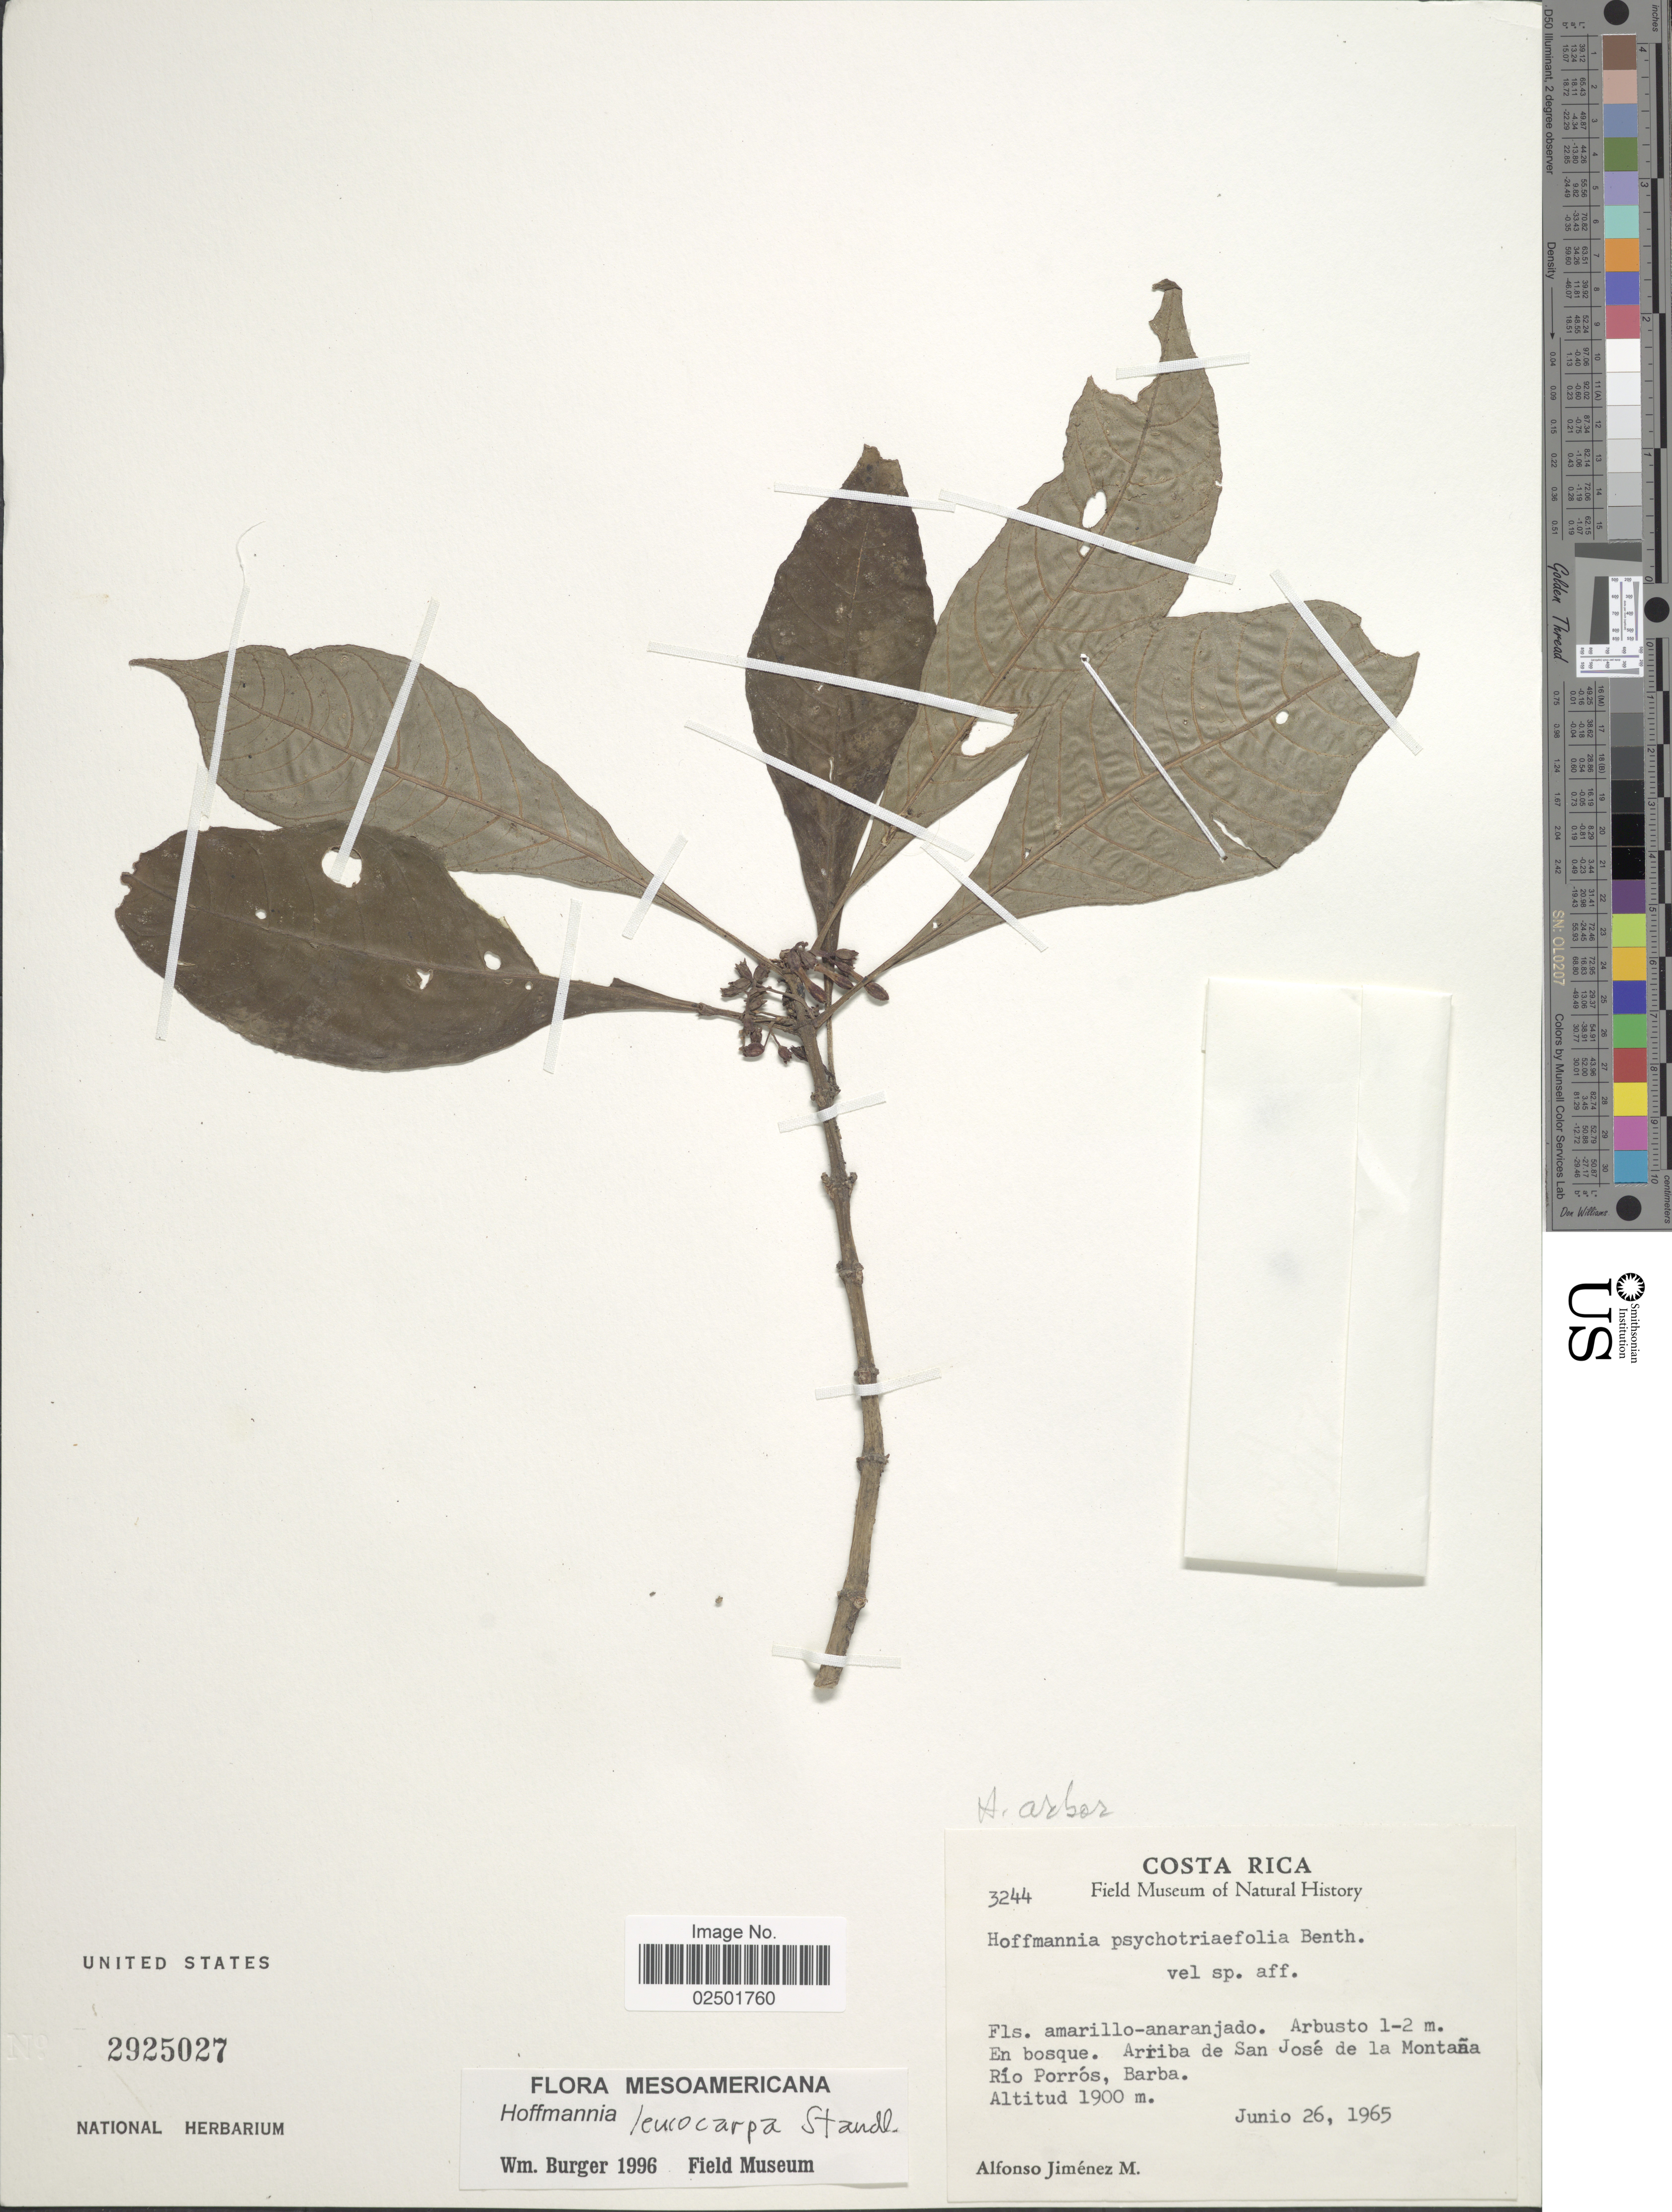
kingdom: Plantae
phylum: Tracheophyta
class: Magnoliopsida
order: Gentianales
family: Rubiaceae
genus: Hoffmannia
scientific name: Hoffmannia leucocarpa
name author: Standl.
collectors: A. Jimenez M.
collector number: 3244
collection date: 1965-06-26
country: Costa Rica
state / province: San José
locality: En bosque. arriba de San José de la Montaña Río Porrós, Barba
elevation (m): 1900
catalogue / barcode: US 2925027